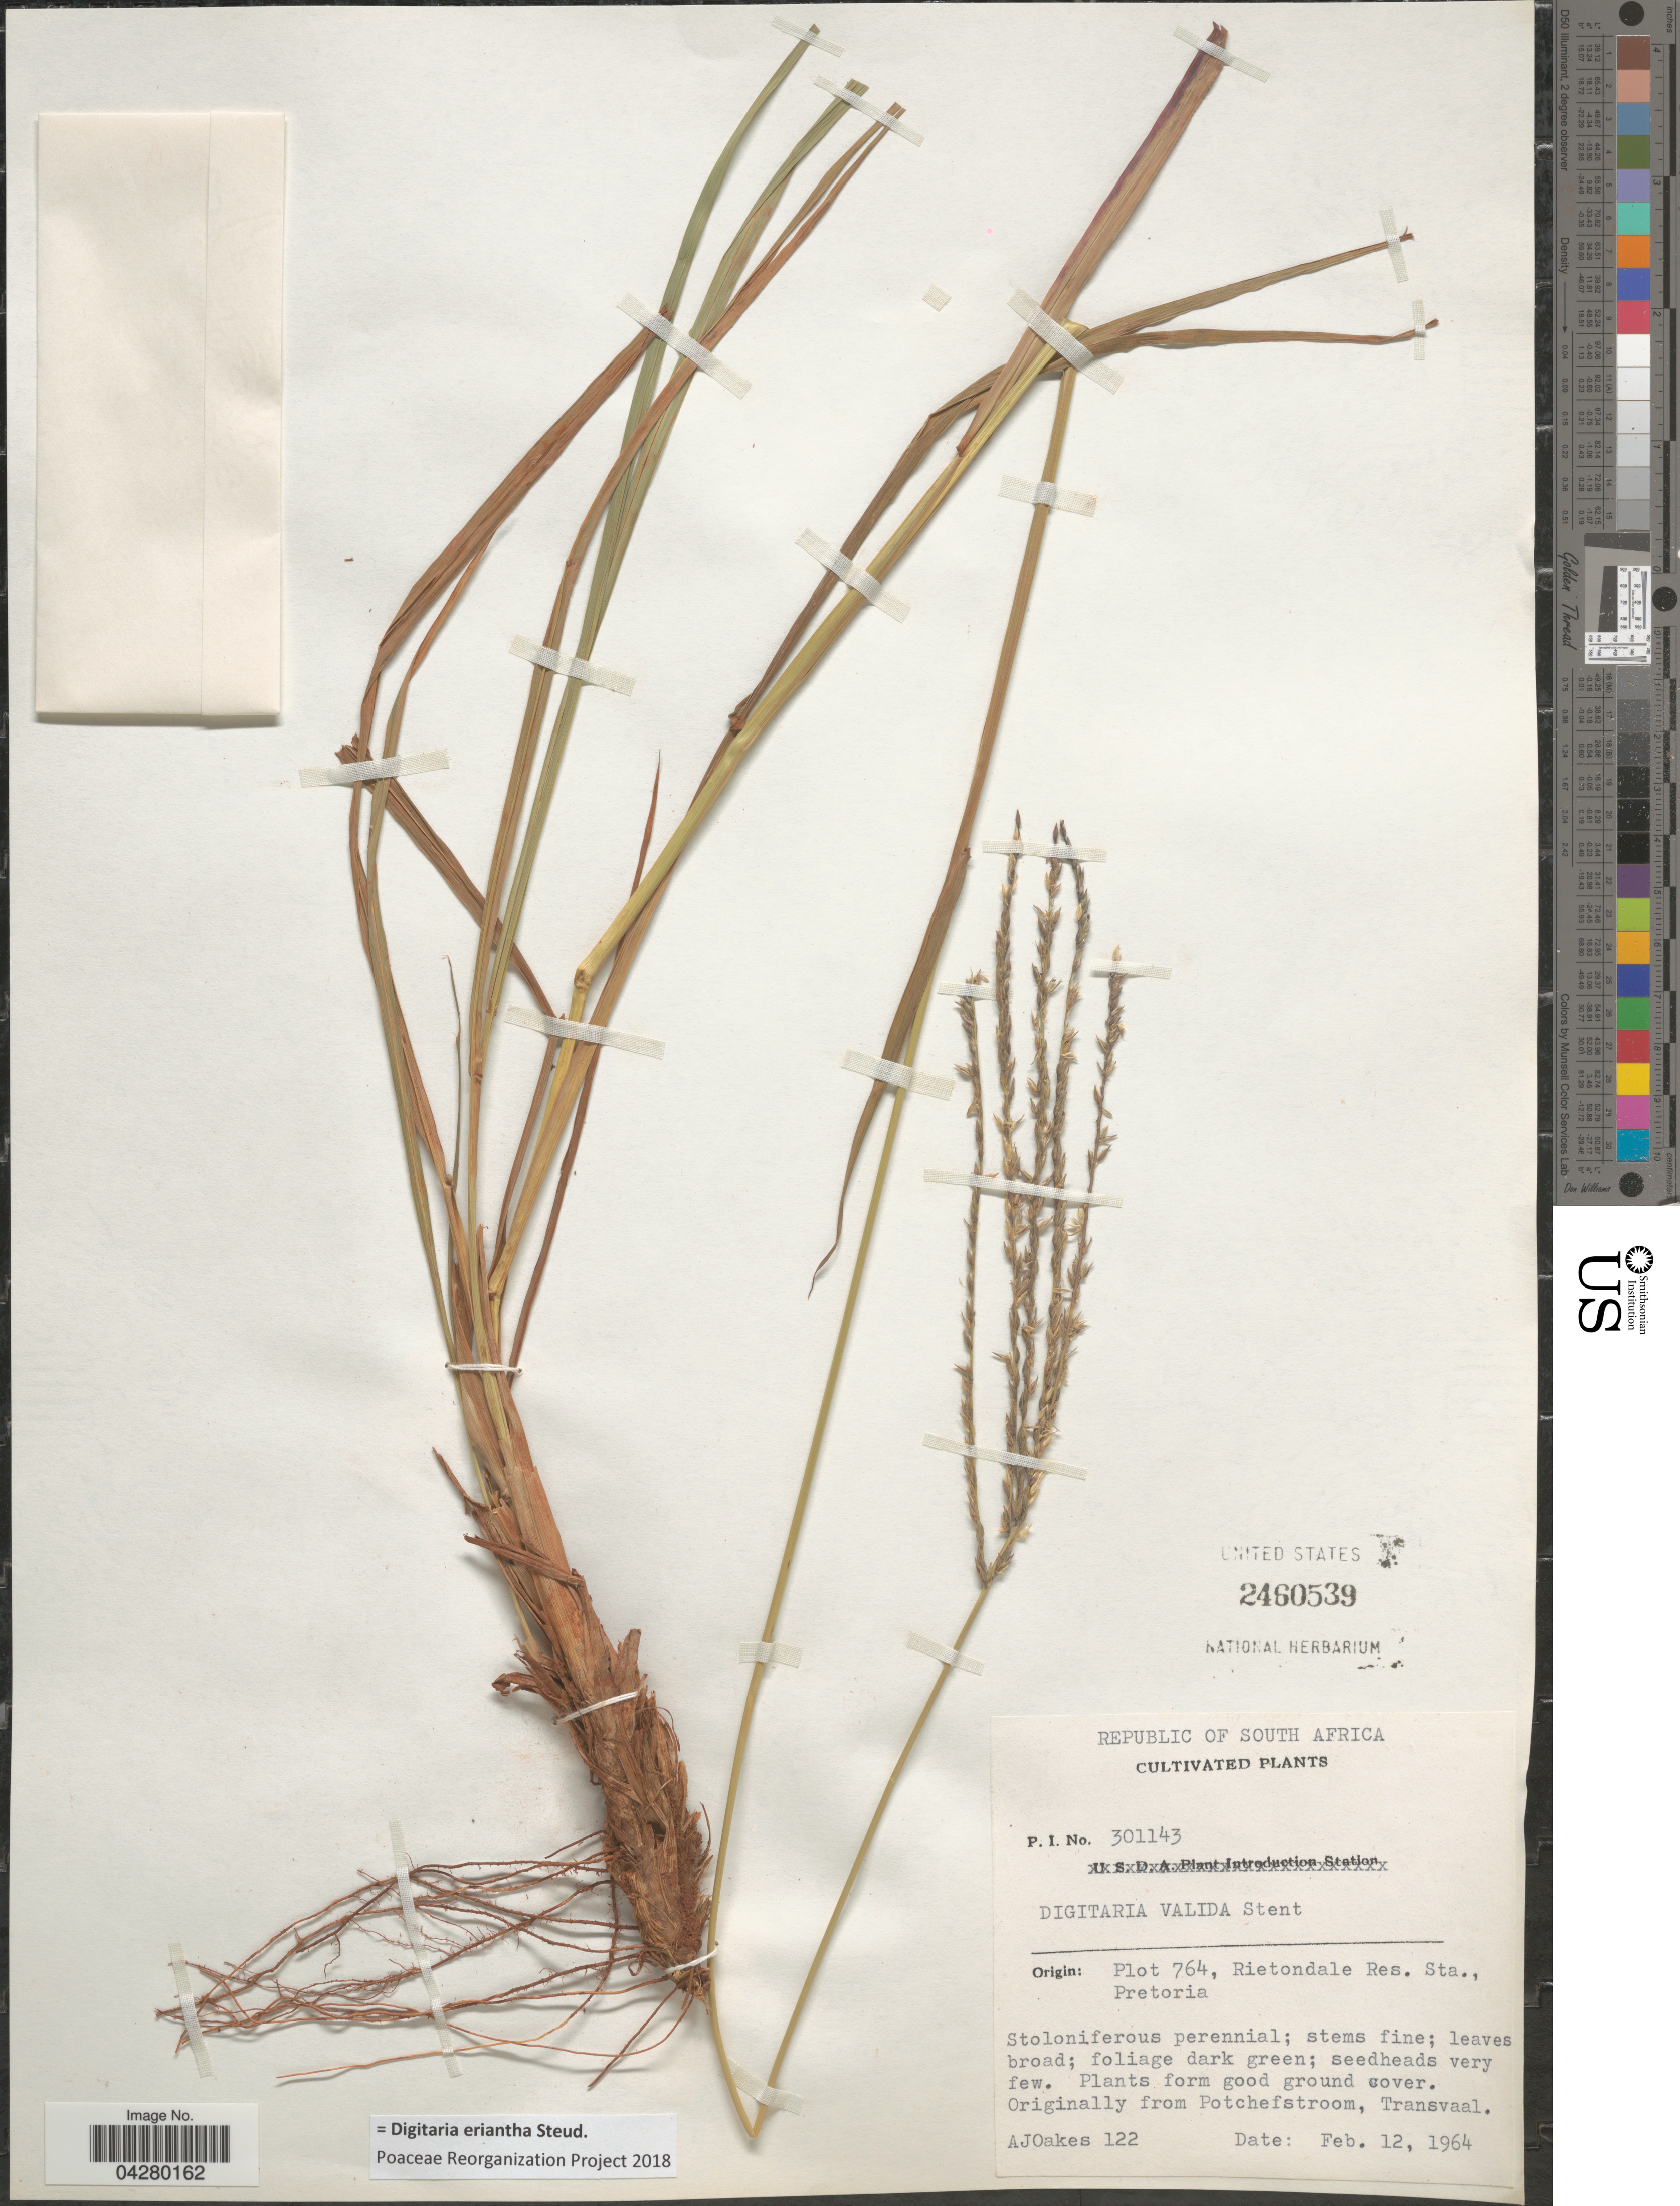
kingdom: Plantae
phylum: Tracheophyta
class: Liliopsida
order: Poales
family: Poaceae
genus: Digitaria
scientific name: Digitaria eriantha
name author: Steud.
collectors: A. Oakes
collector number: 122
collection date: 1964-02-12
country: South Africa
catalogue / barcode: US 2460539